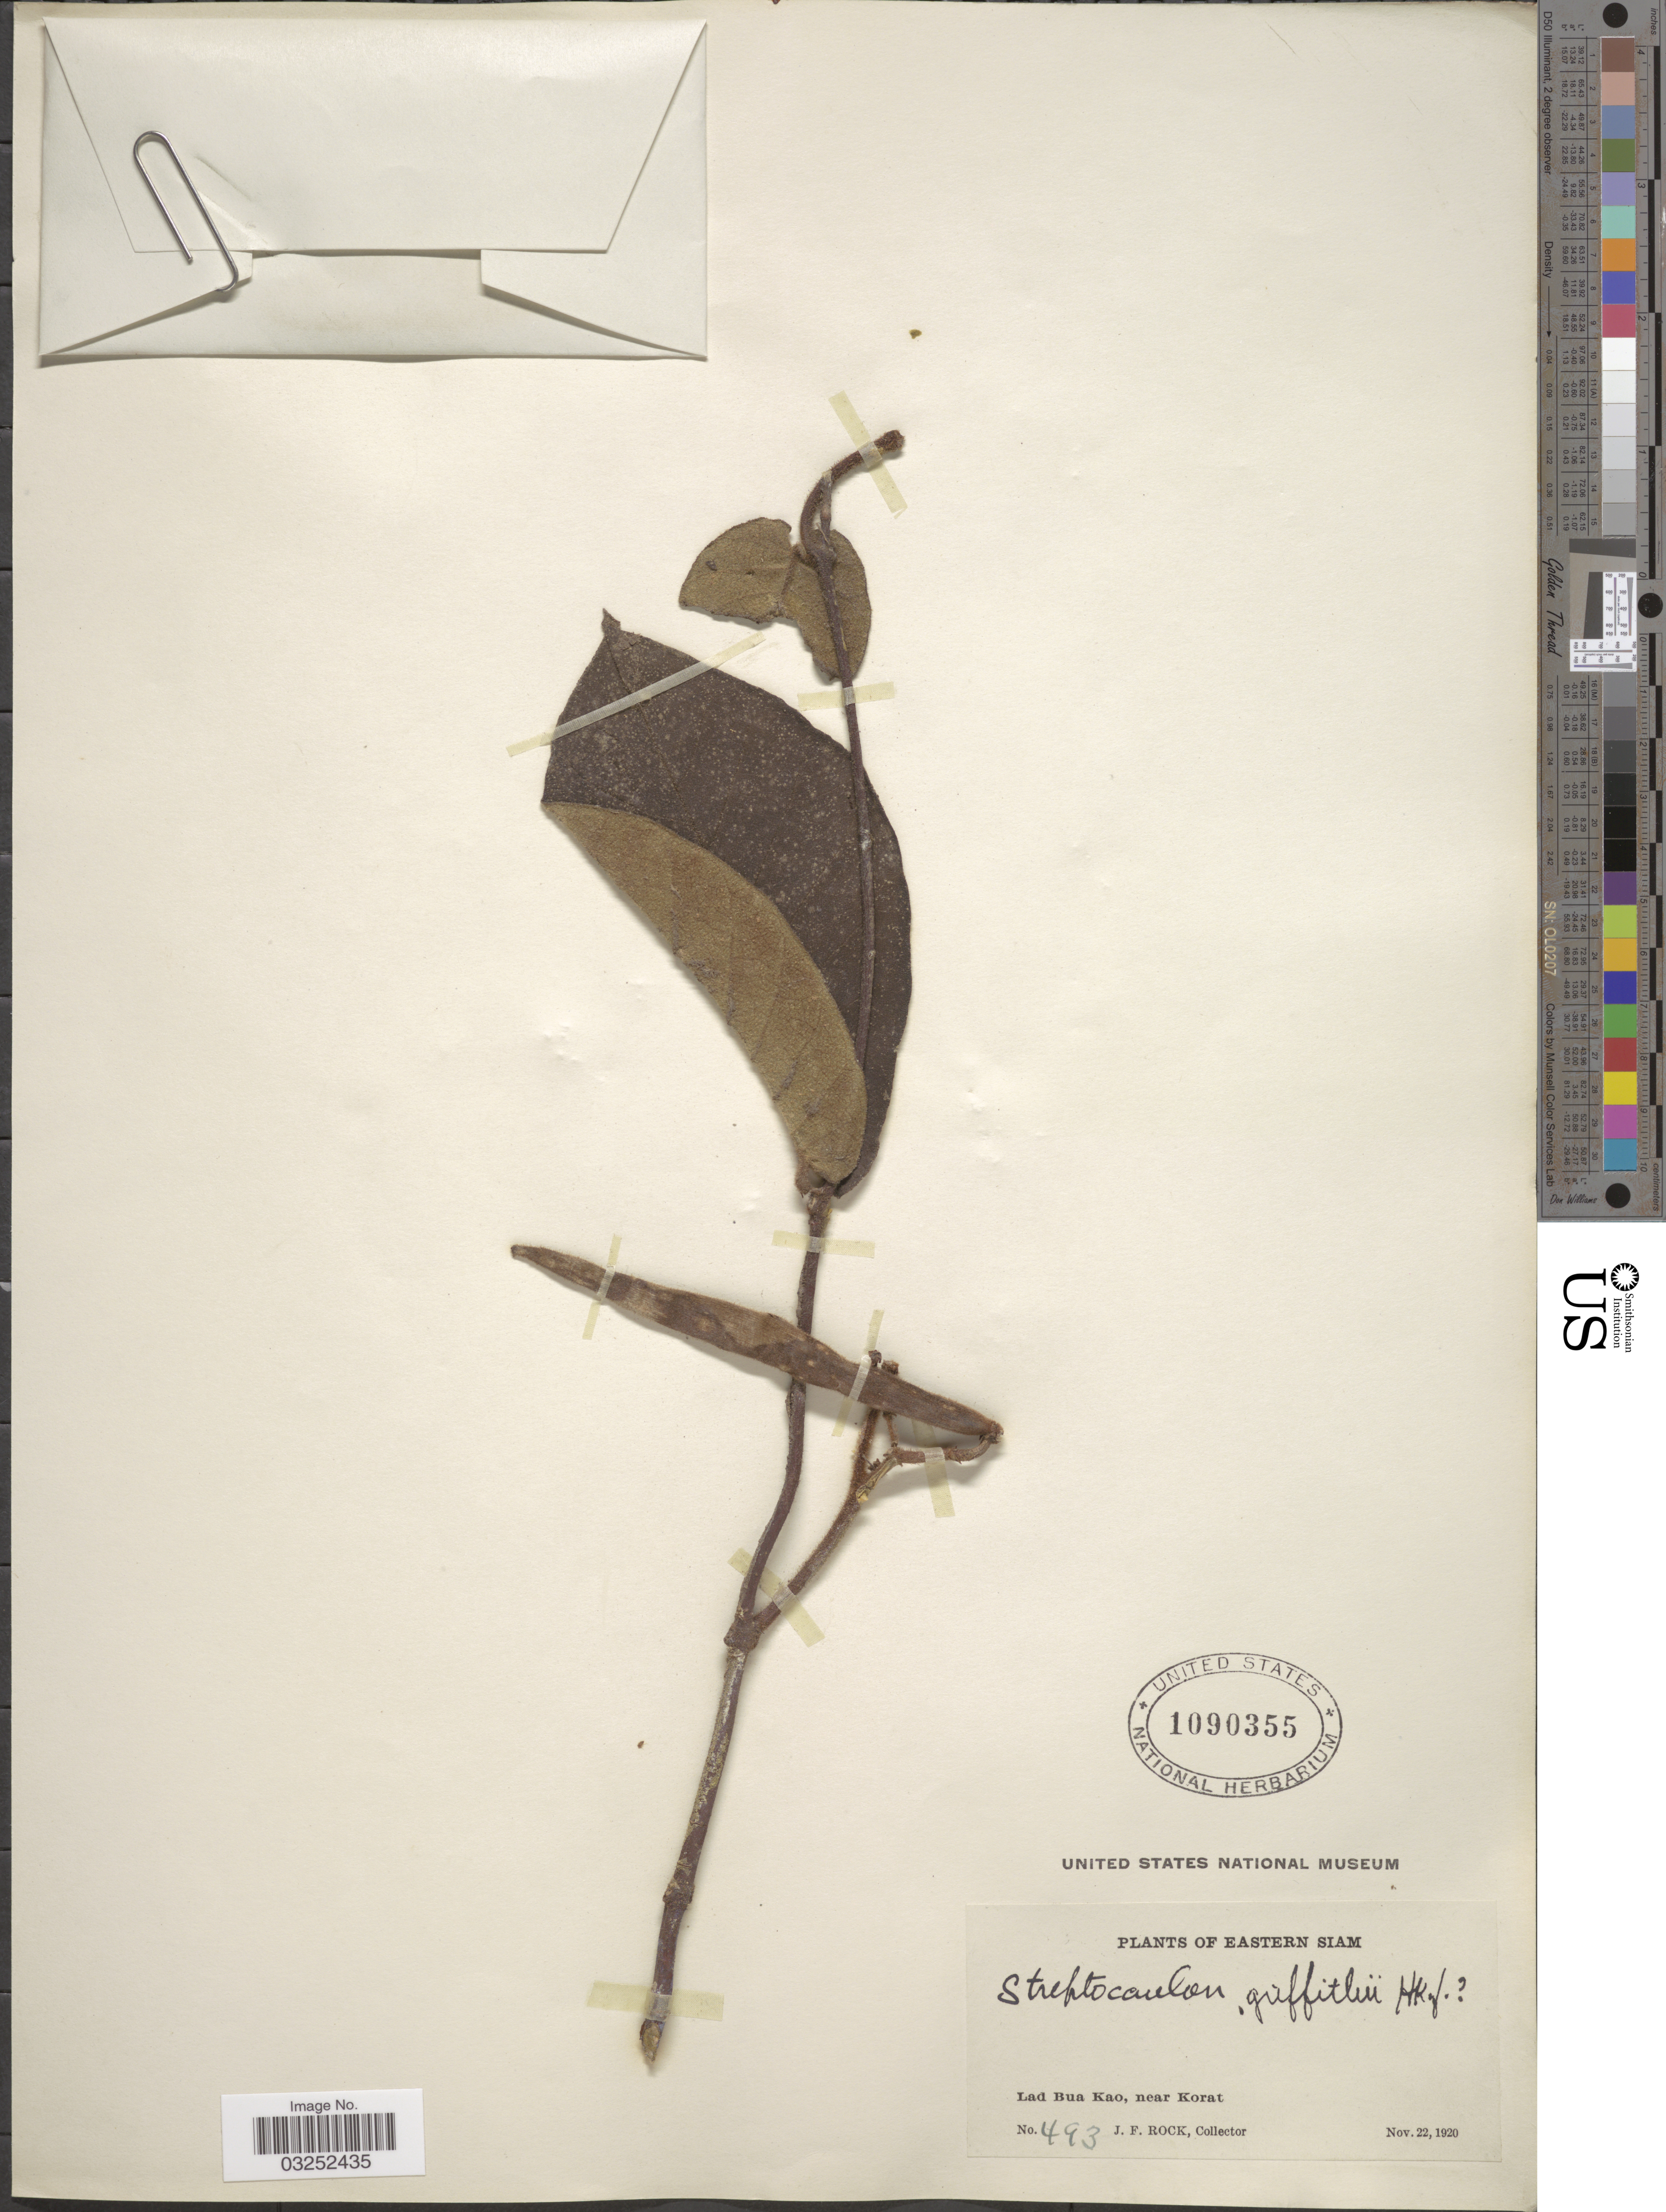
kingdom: Plantae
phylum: Tracheophyta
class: Magnoliopsida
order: Gentianales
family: Apocynaceae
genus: Streptocaulon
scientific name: Streptocaulon griffithii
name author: Hook. f.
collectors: J. Rock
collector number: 493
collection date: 1920-11-22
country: Thailand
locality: Eastern Siam. Lad Bua Kao, near Korat.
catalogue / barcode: US 1090355